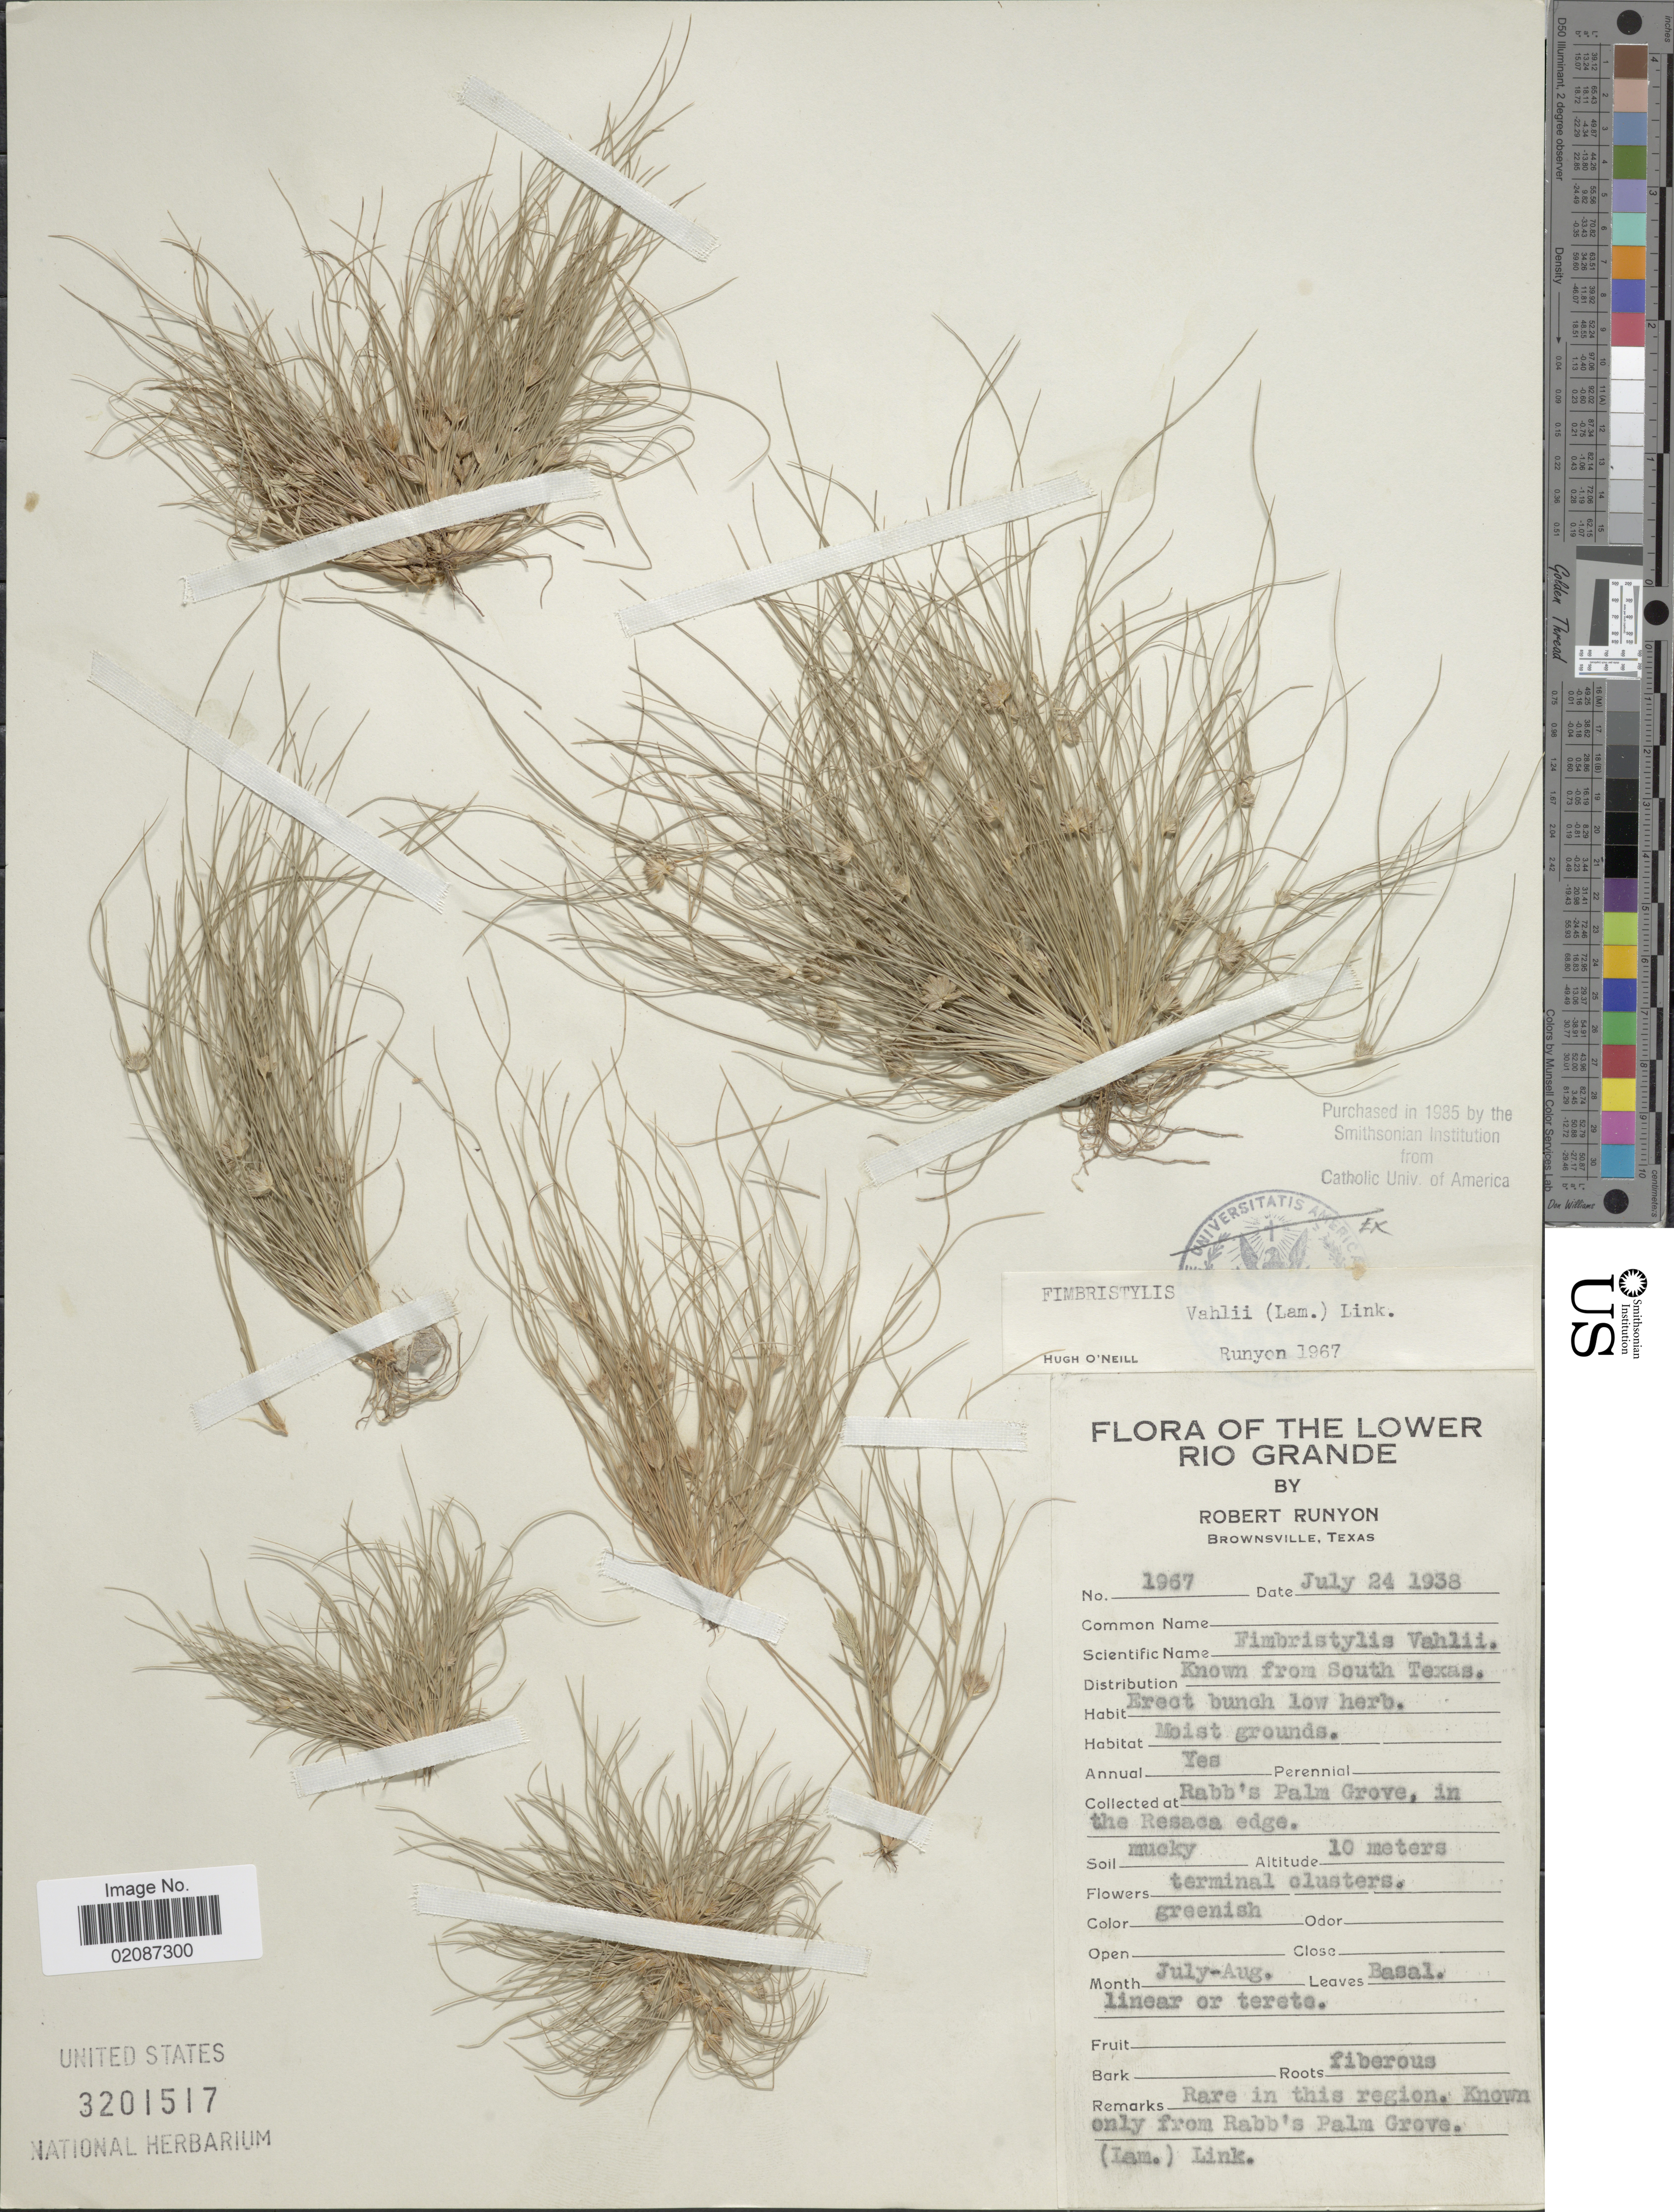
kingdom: Plantae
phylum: Tracheophyta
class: Liliopsida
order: Poales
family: Cyperaceae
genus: Fimbristylis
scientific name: Fimbristylis vahlii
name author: (Lam.) Link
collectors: R. Runyon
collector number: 1967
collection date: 1938-07-24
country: United States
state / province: Texas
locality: Lower Rio Grande, moist grounds, Rabb's Palm Grove, in the Resaca edge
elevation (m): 10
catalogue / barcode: US 3201517